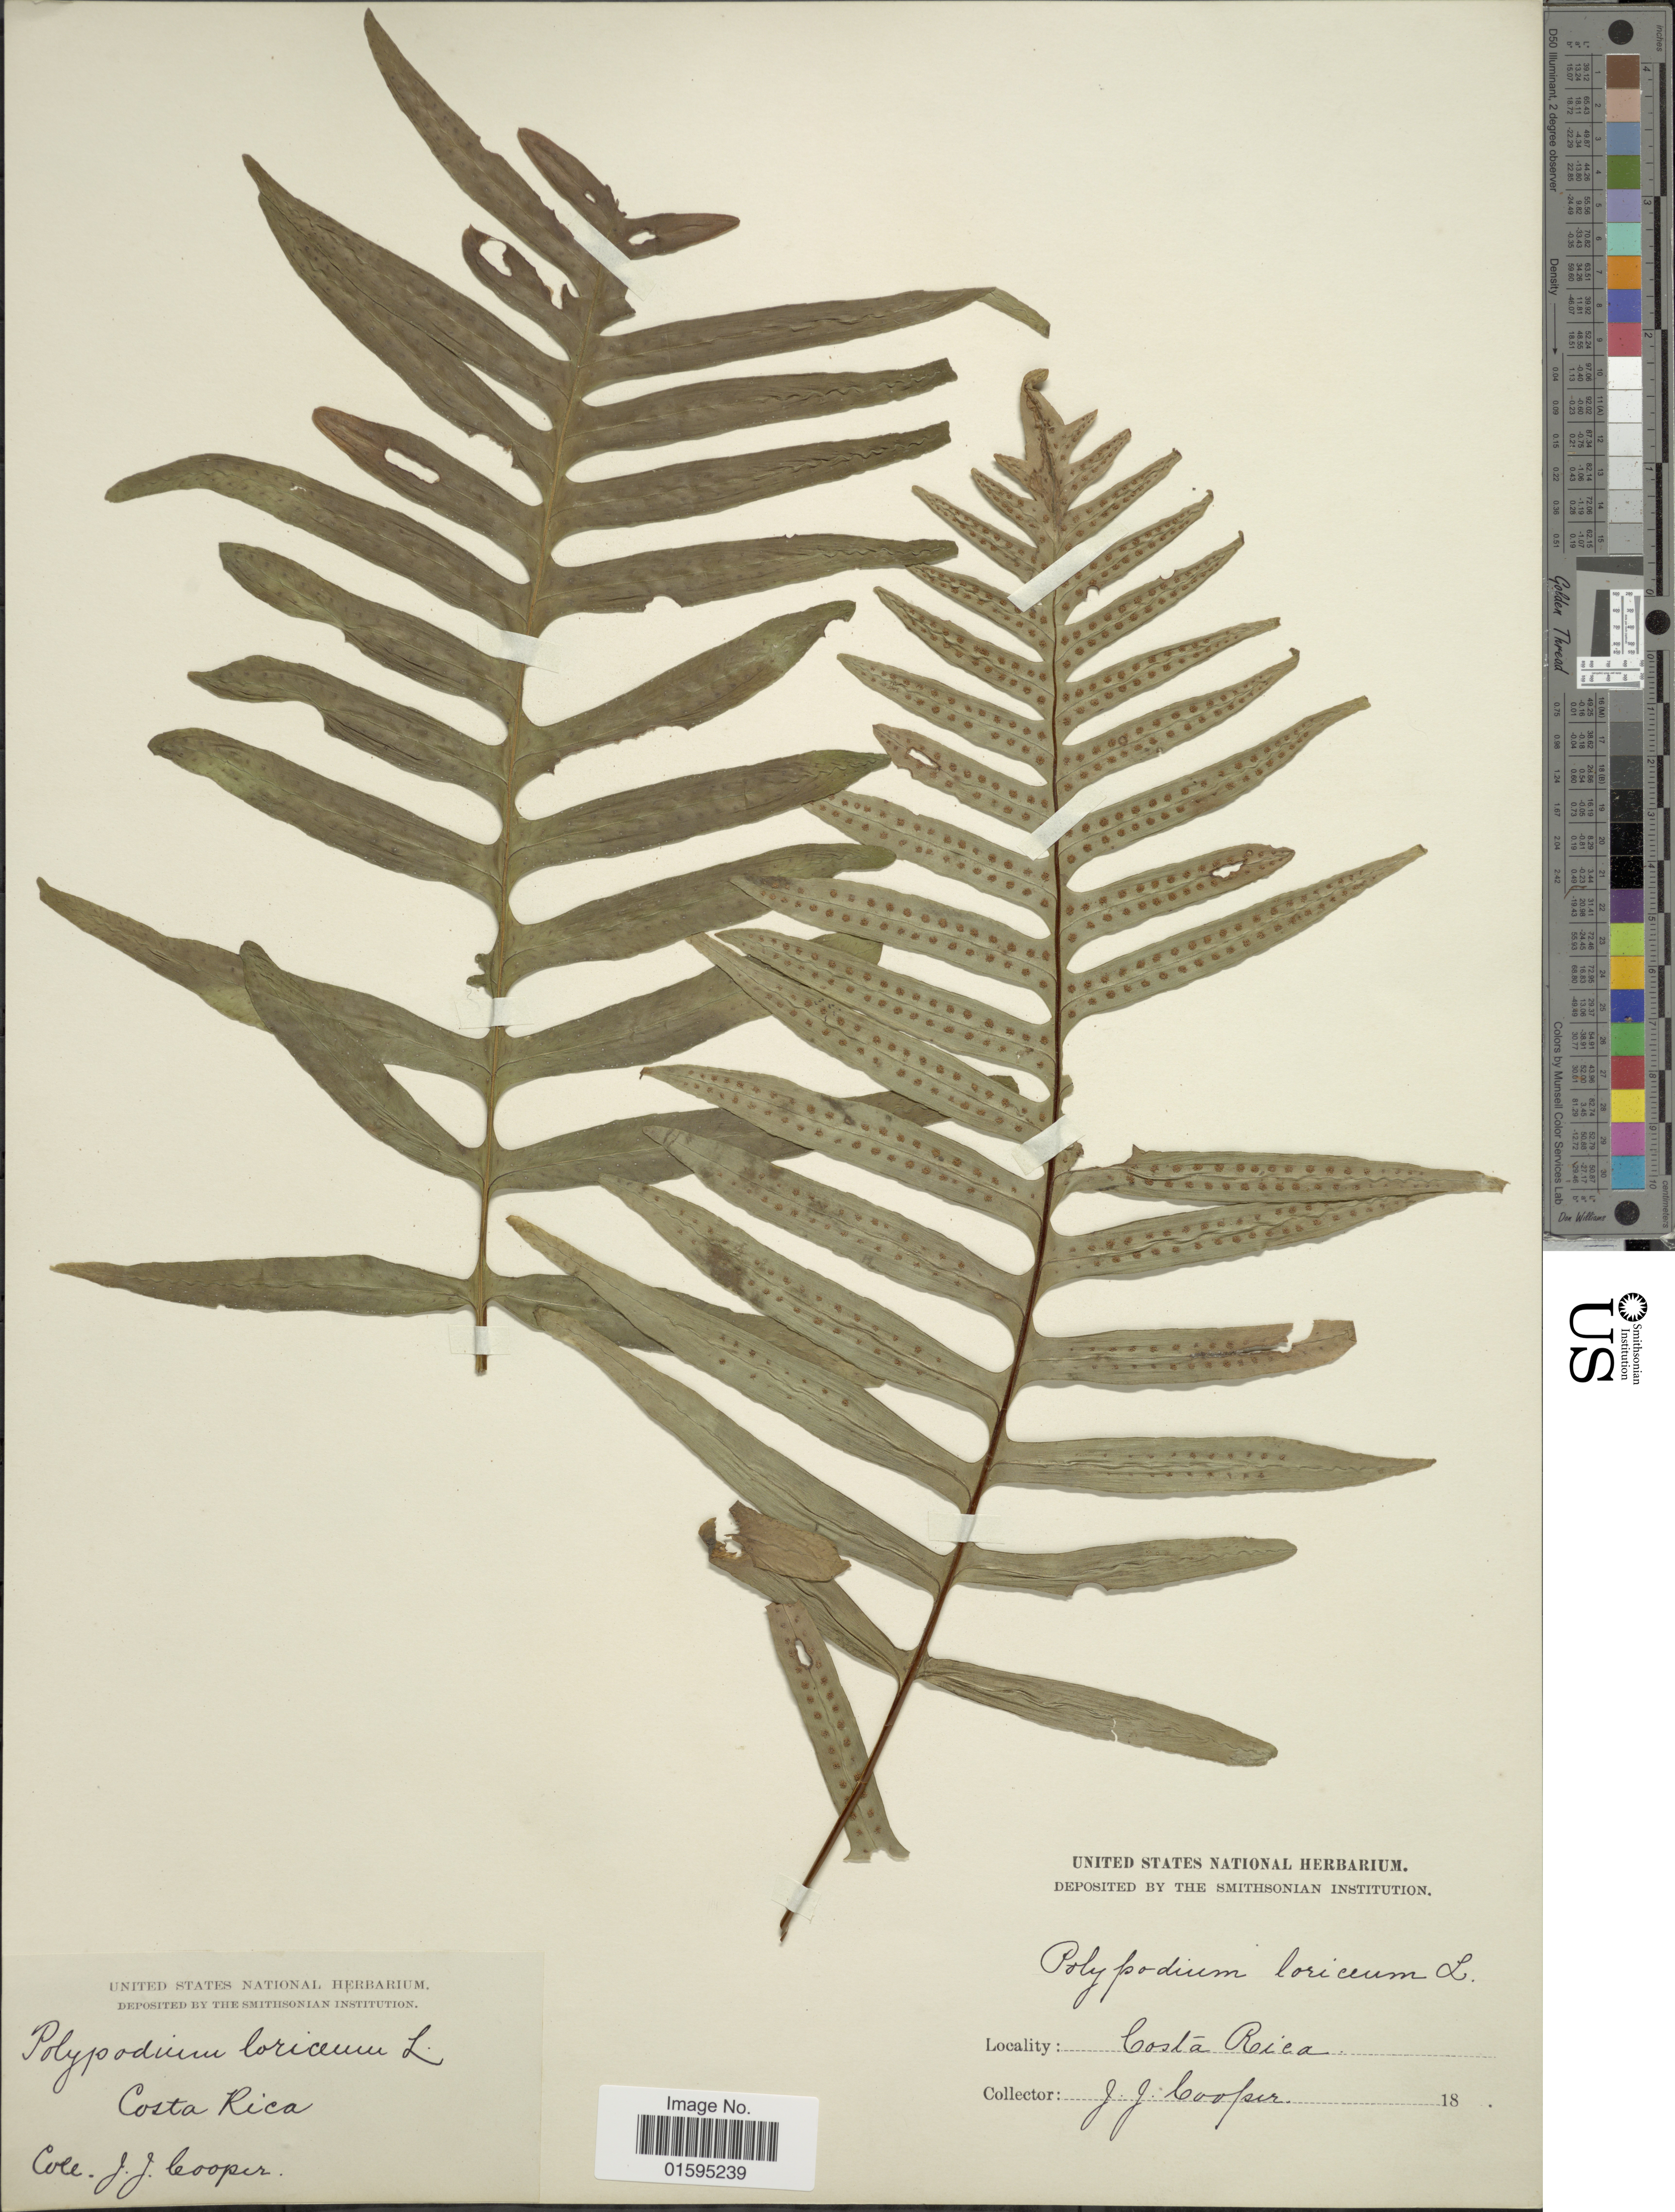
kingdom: Plantae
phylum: Tracheophyta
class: Polypodiopsida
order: Polypodiales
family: Polypodiaceae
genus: Polypodium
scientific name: Polypodium fuscopetiolatum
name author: A.R. Sm.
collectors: J. J. Cooper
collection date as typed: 18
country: Costa Rica